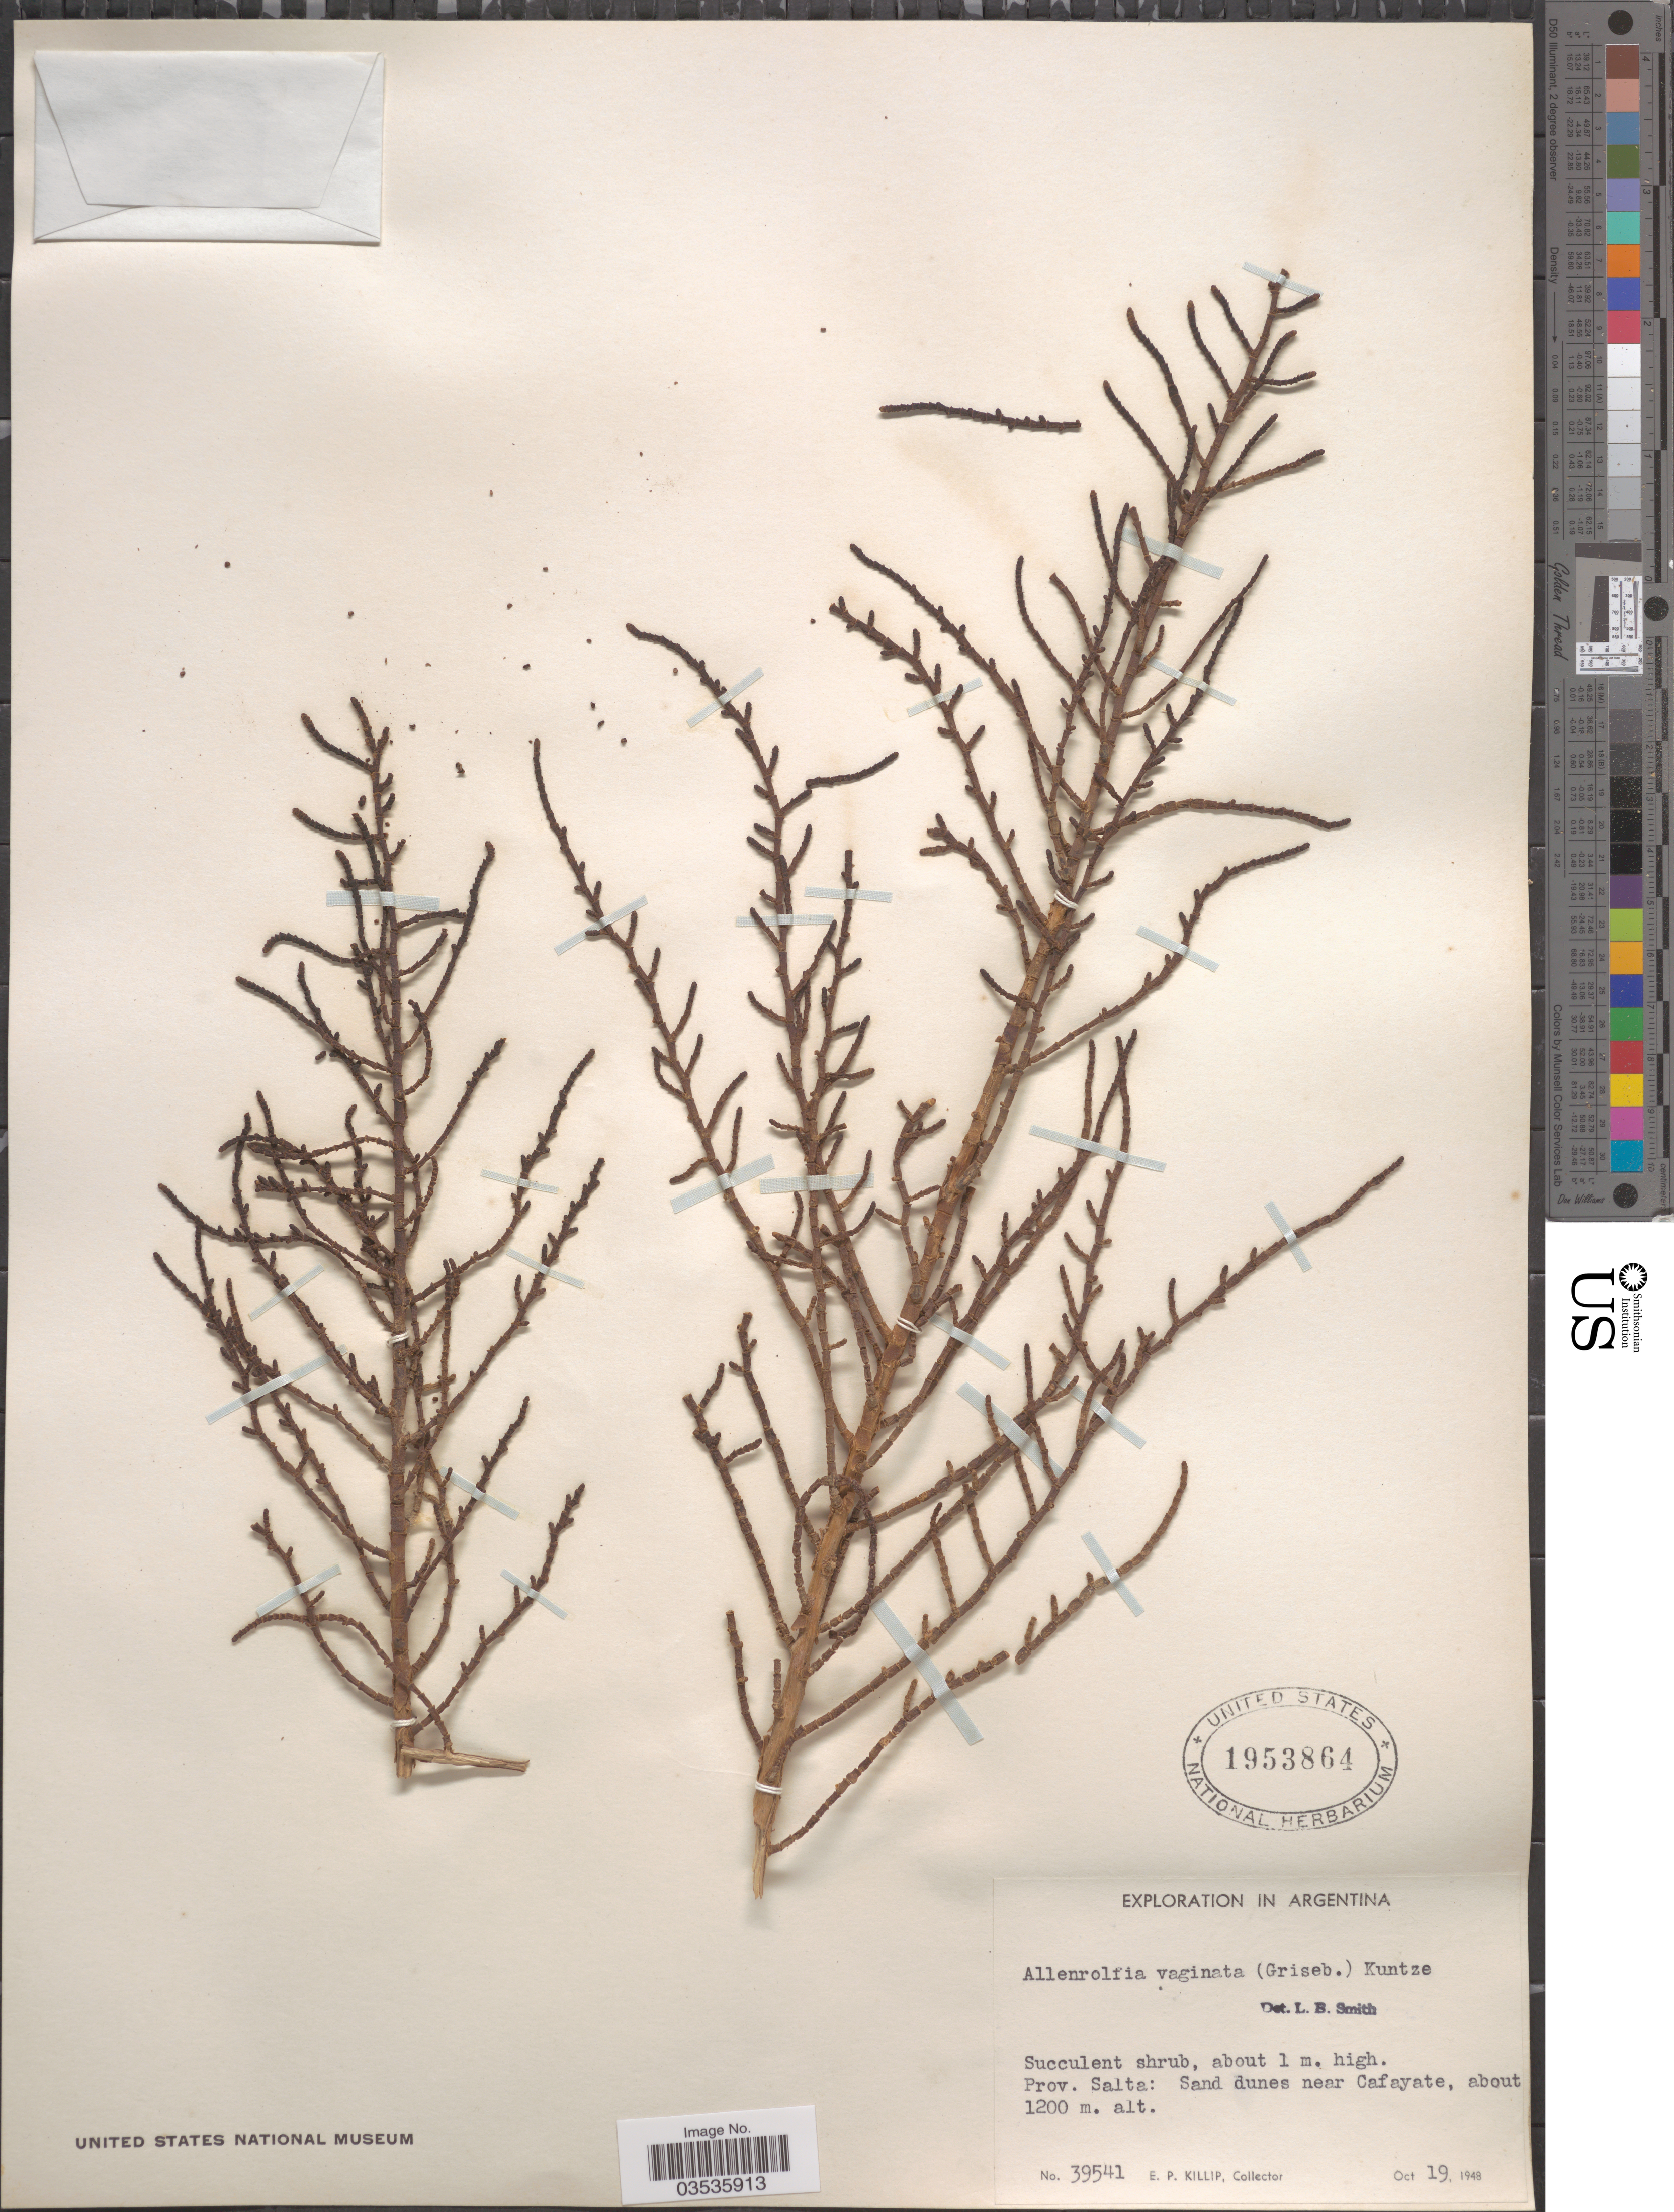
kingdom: Plantae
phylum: Tracheophyta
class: Magnoliopsida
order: Caryophyllales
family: Amaranthaceae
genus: Allenrolfea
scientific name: Allenrolfea vaginata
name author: (Griseb.) Kuntze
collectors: E. P. Killip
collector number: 39541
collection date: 1948-10-19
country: Argentina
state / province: Salta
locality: Near Cafayate.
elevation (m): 1200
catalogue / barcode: US 1953864